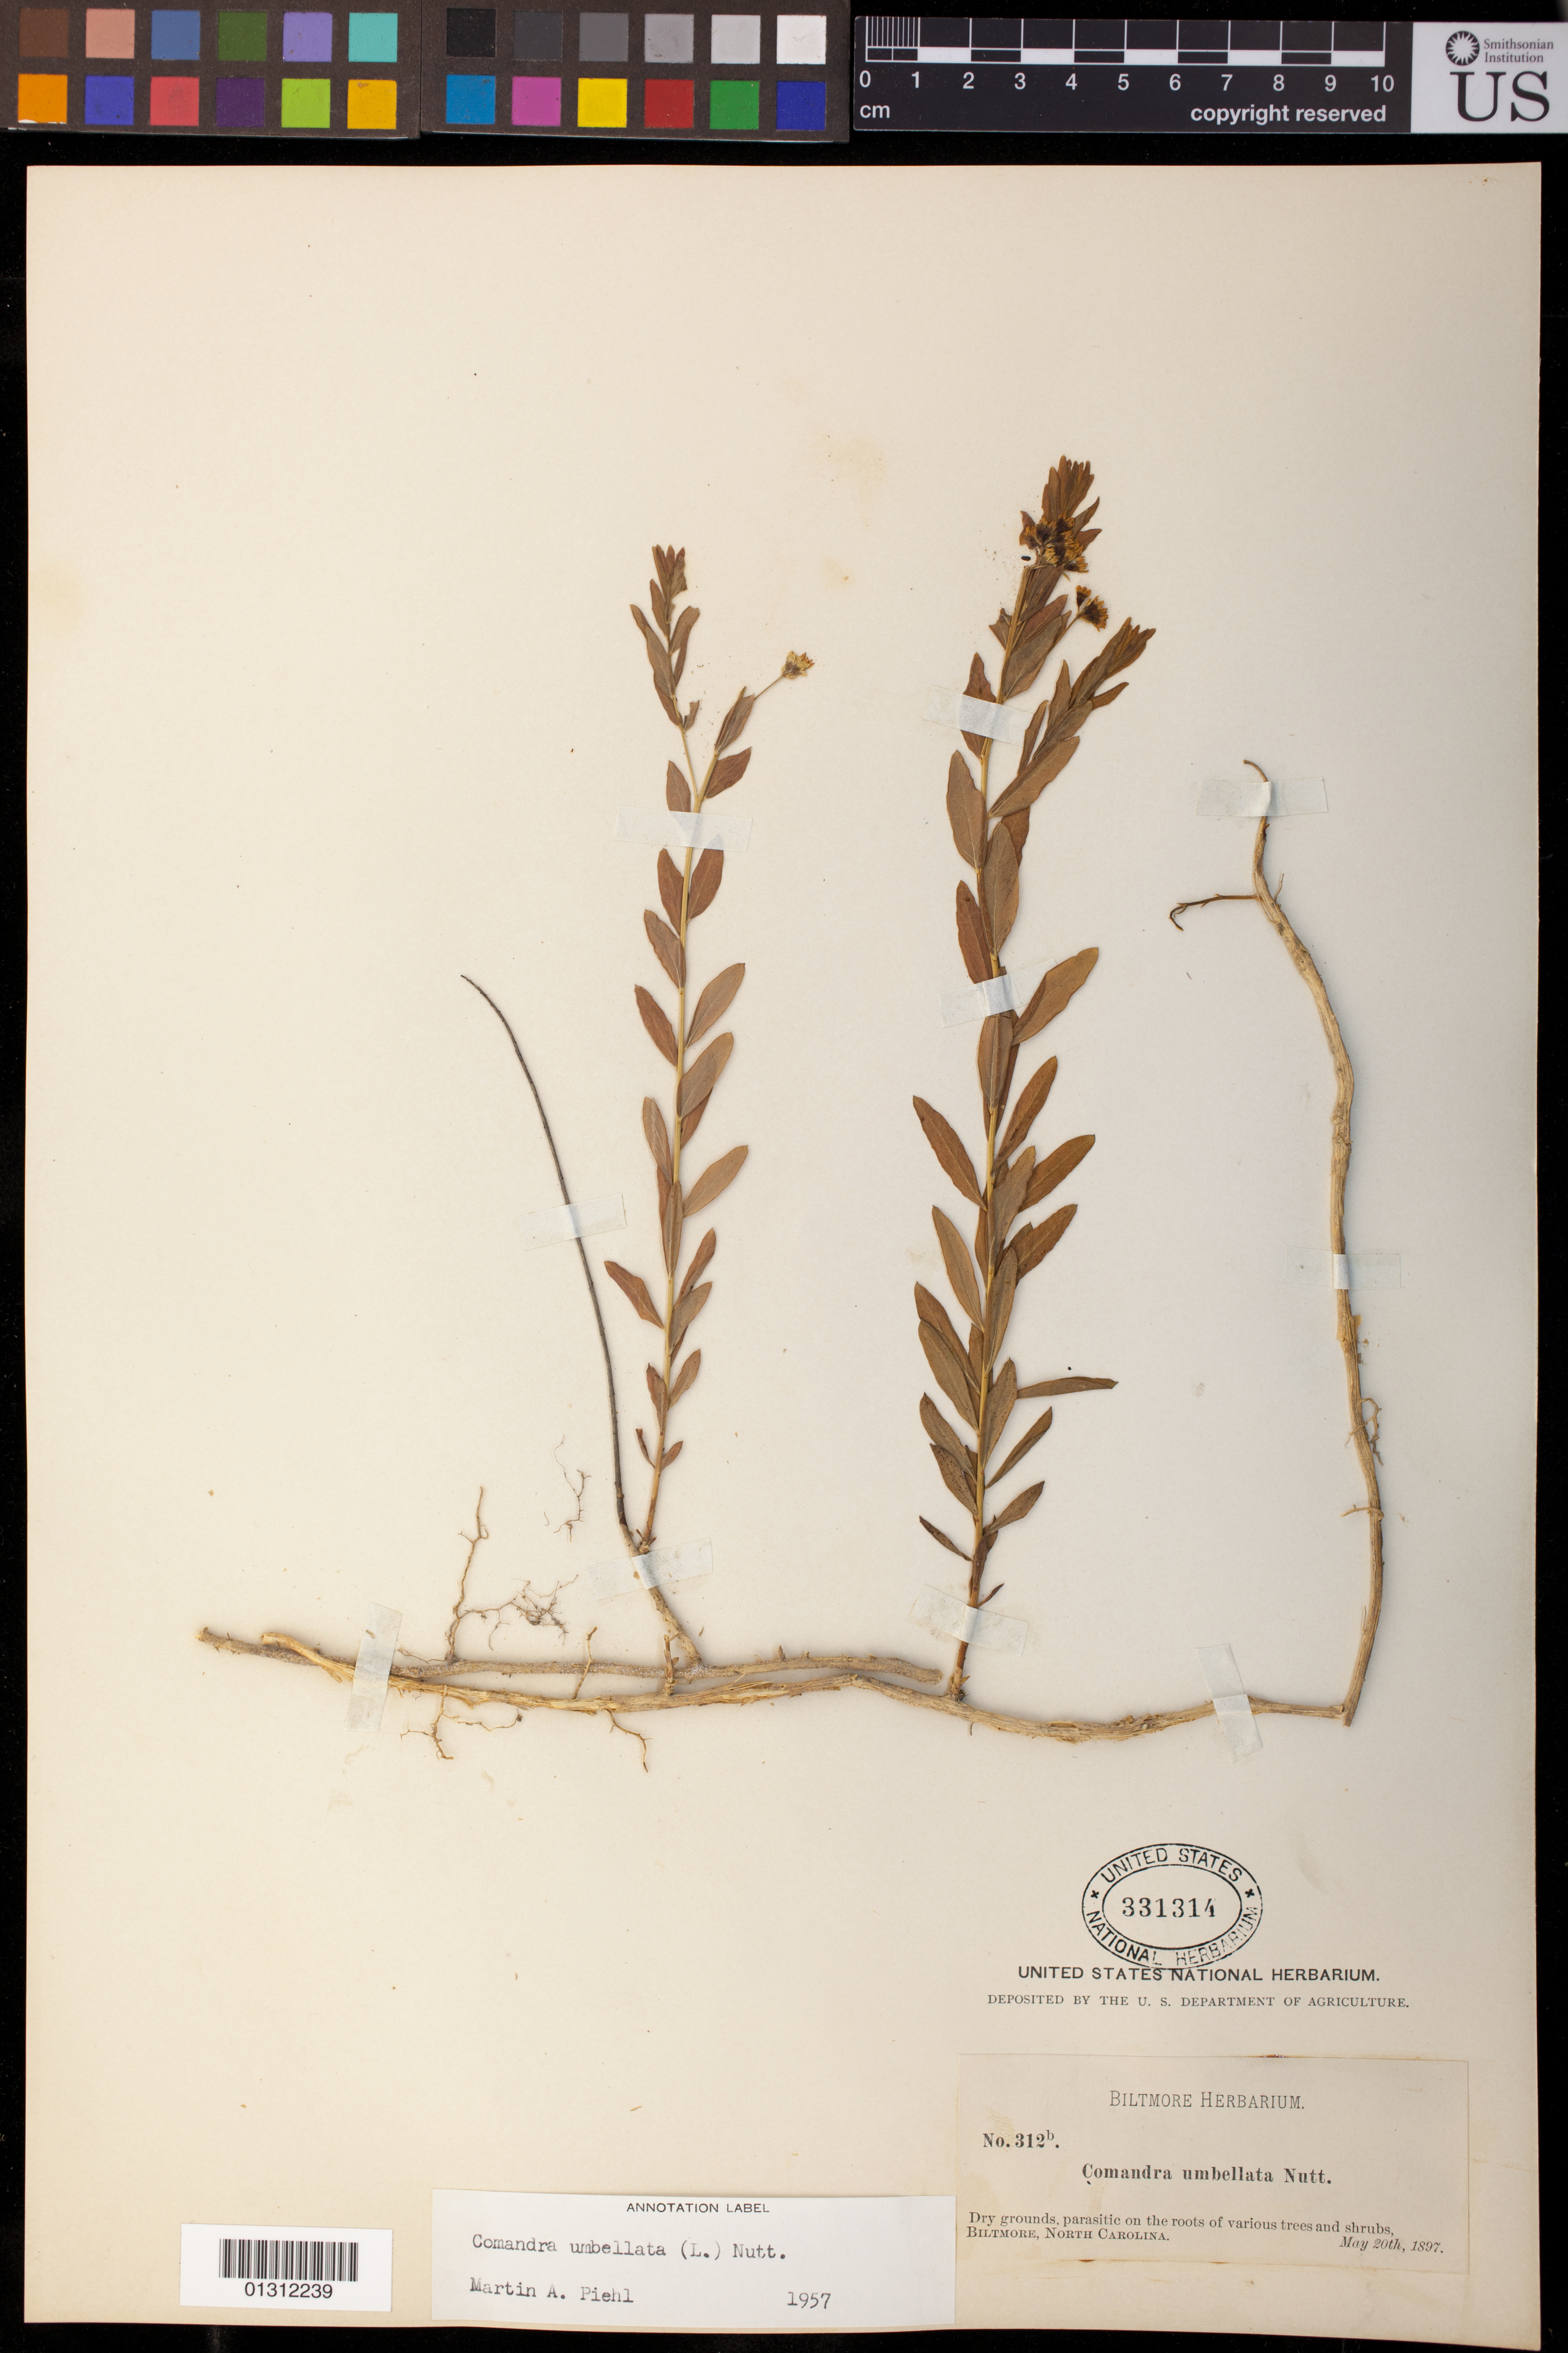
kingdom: Plantae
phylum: Tracheophyta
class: Magnoliopsida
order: Santalales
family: Comandraceae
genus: Comandra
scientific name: Comandra umbellata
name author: (L.) Nutt.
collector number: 312b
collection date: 1897-05-20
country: United States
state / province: North Carolina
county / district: Buncombe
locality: Biltmore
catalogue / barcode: US 331314